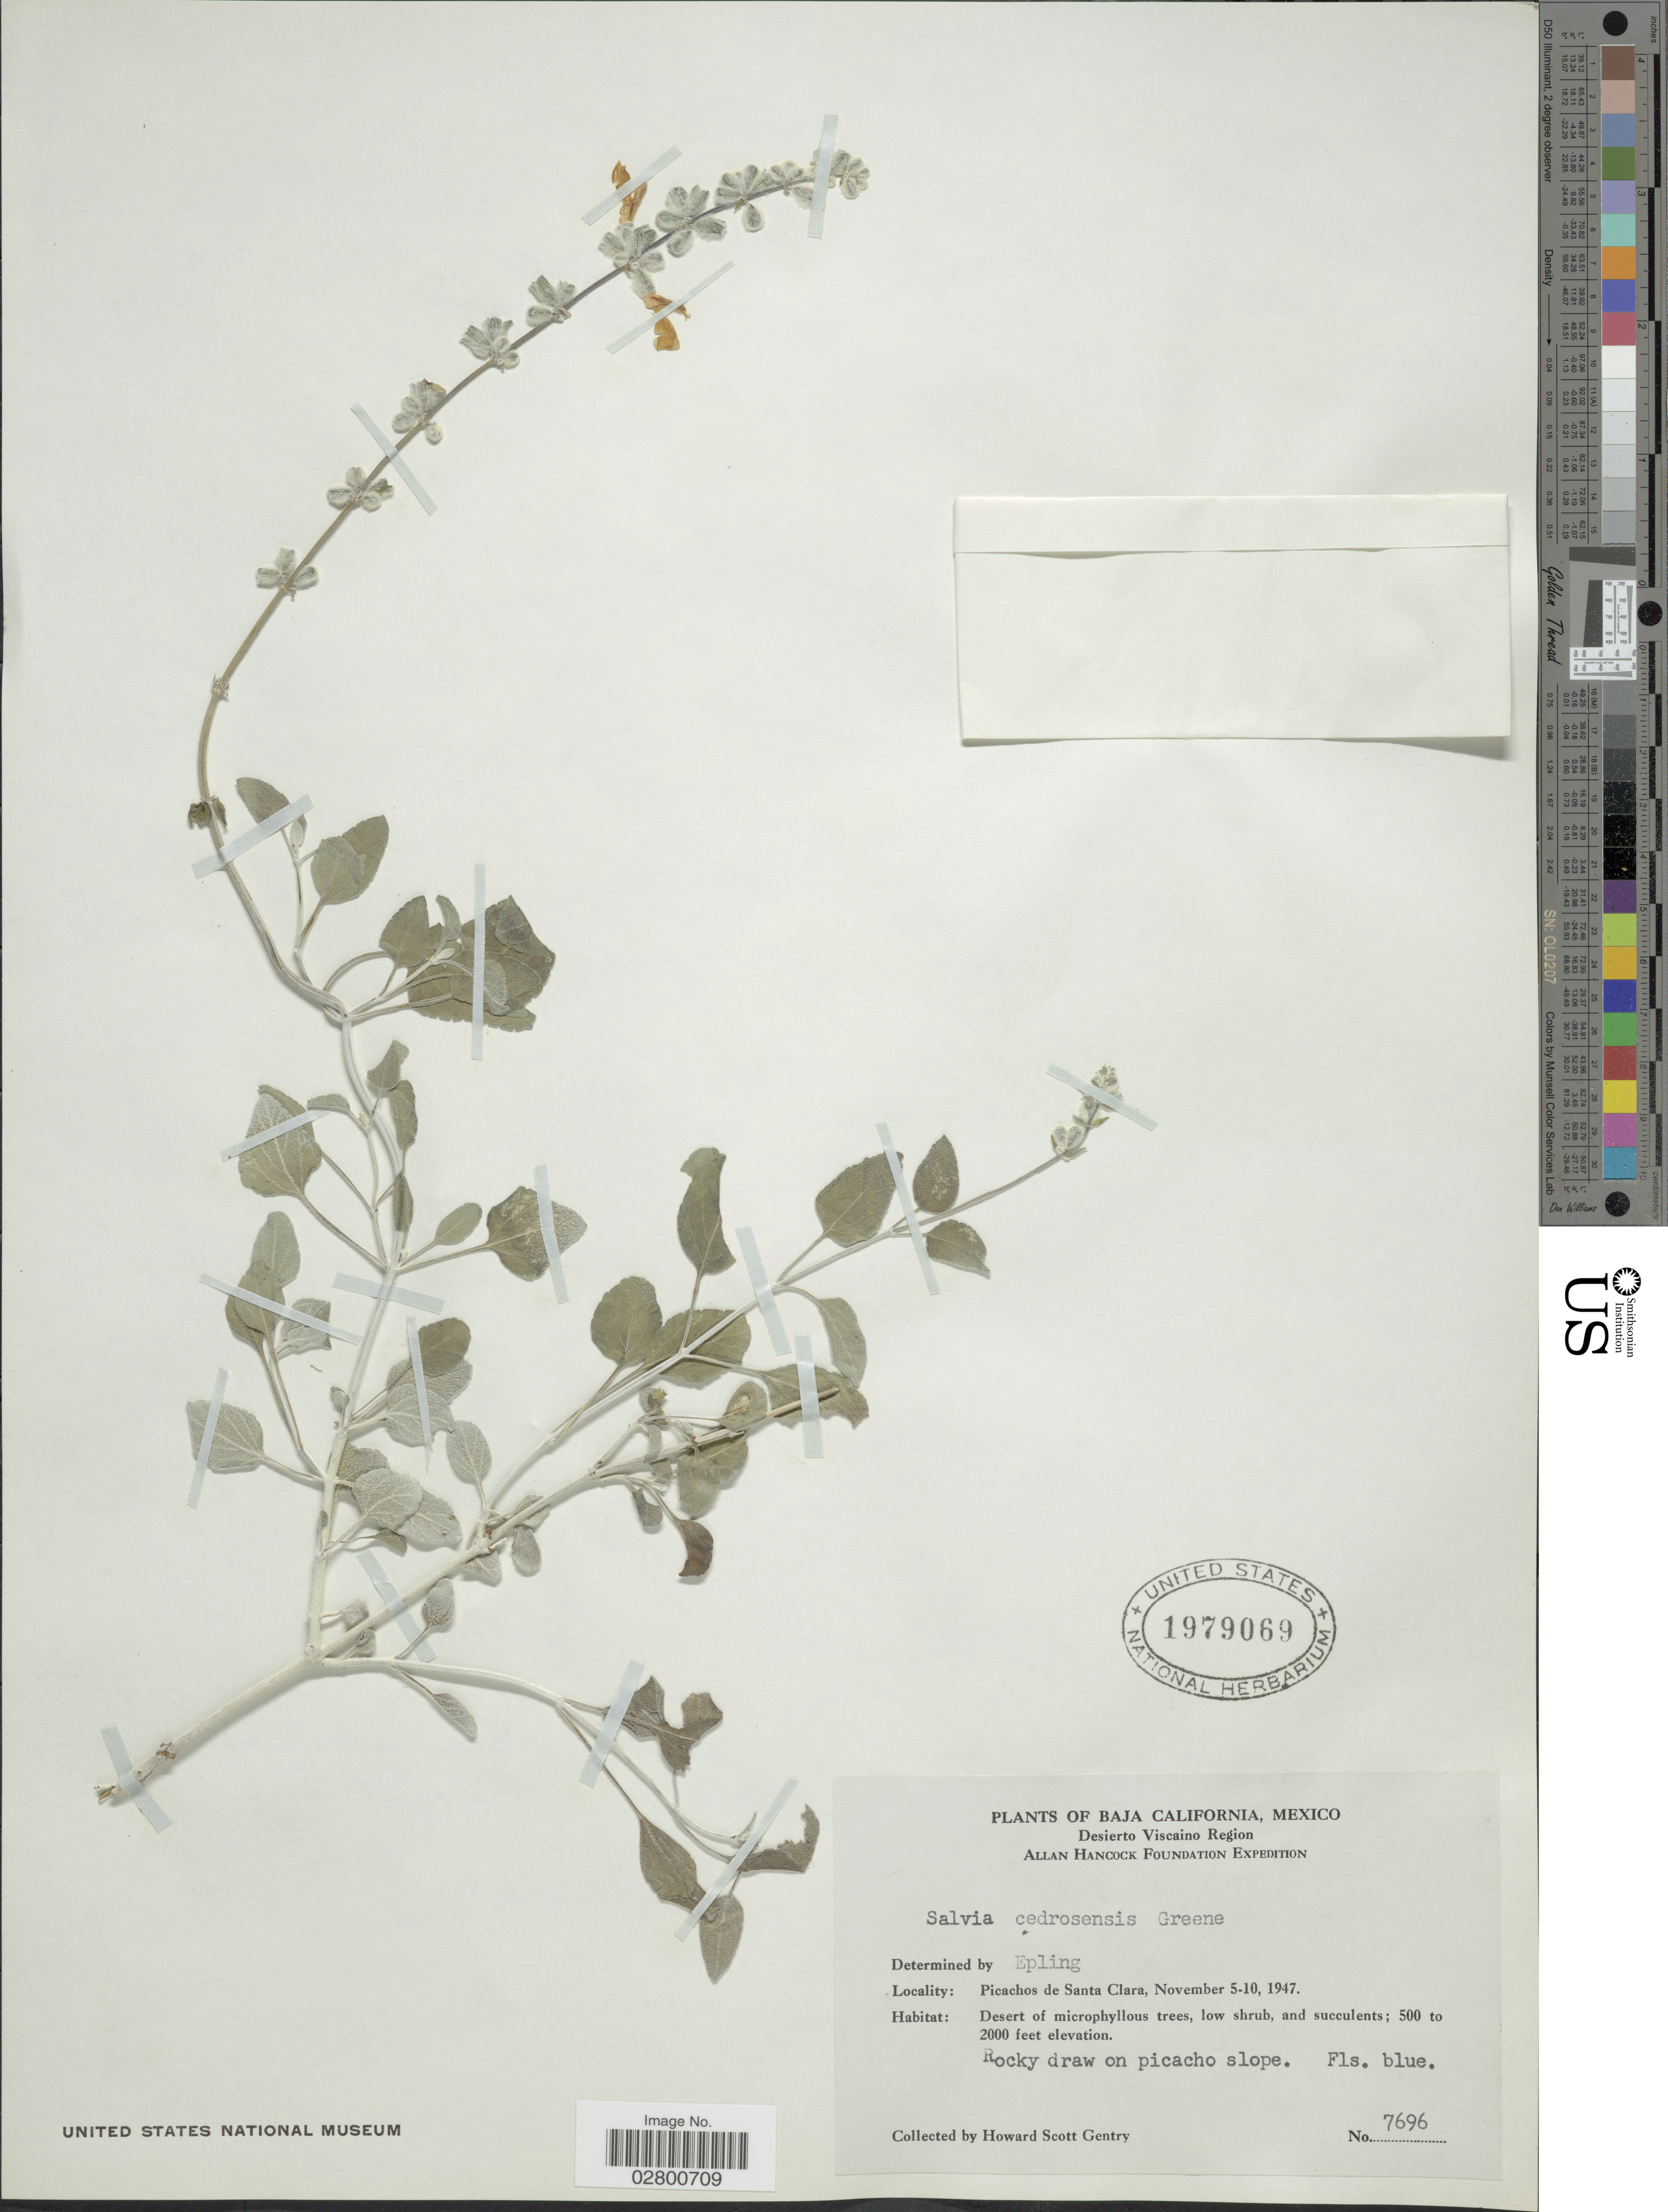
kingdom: Plantae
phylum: Tracheophyta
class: Magnoliopsida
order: Lamiales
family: Lamiaceae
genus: Salvia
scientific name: Salvia cedrosensis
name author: Greene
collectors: H. S. Gentry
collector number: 7696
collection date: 1947-11-05/1947-11-10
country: Mexico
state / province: Baja California Sur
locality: Desierto Viscaino Region, Picachos de Santa Clara.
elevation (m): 152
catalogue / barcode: US 1979069